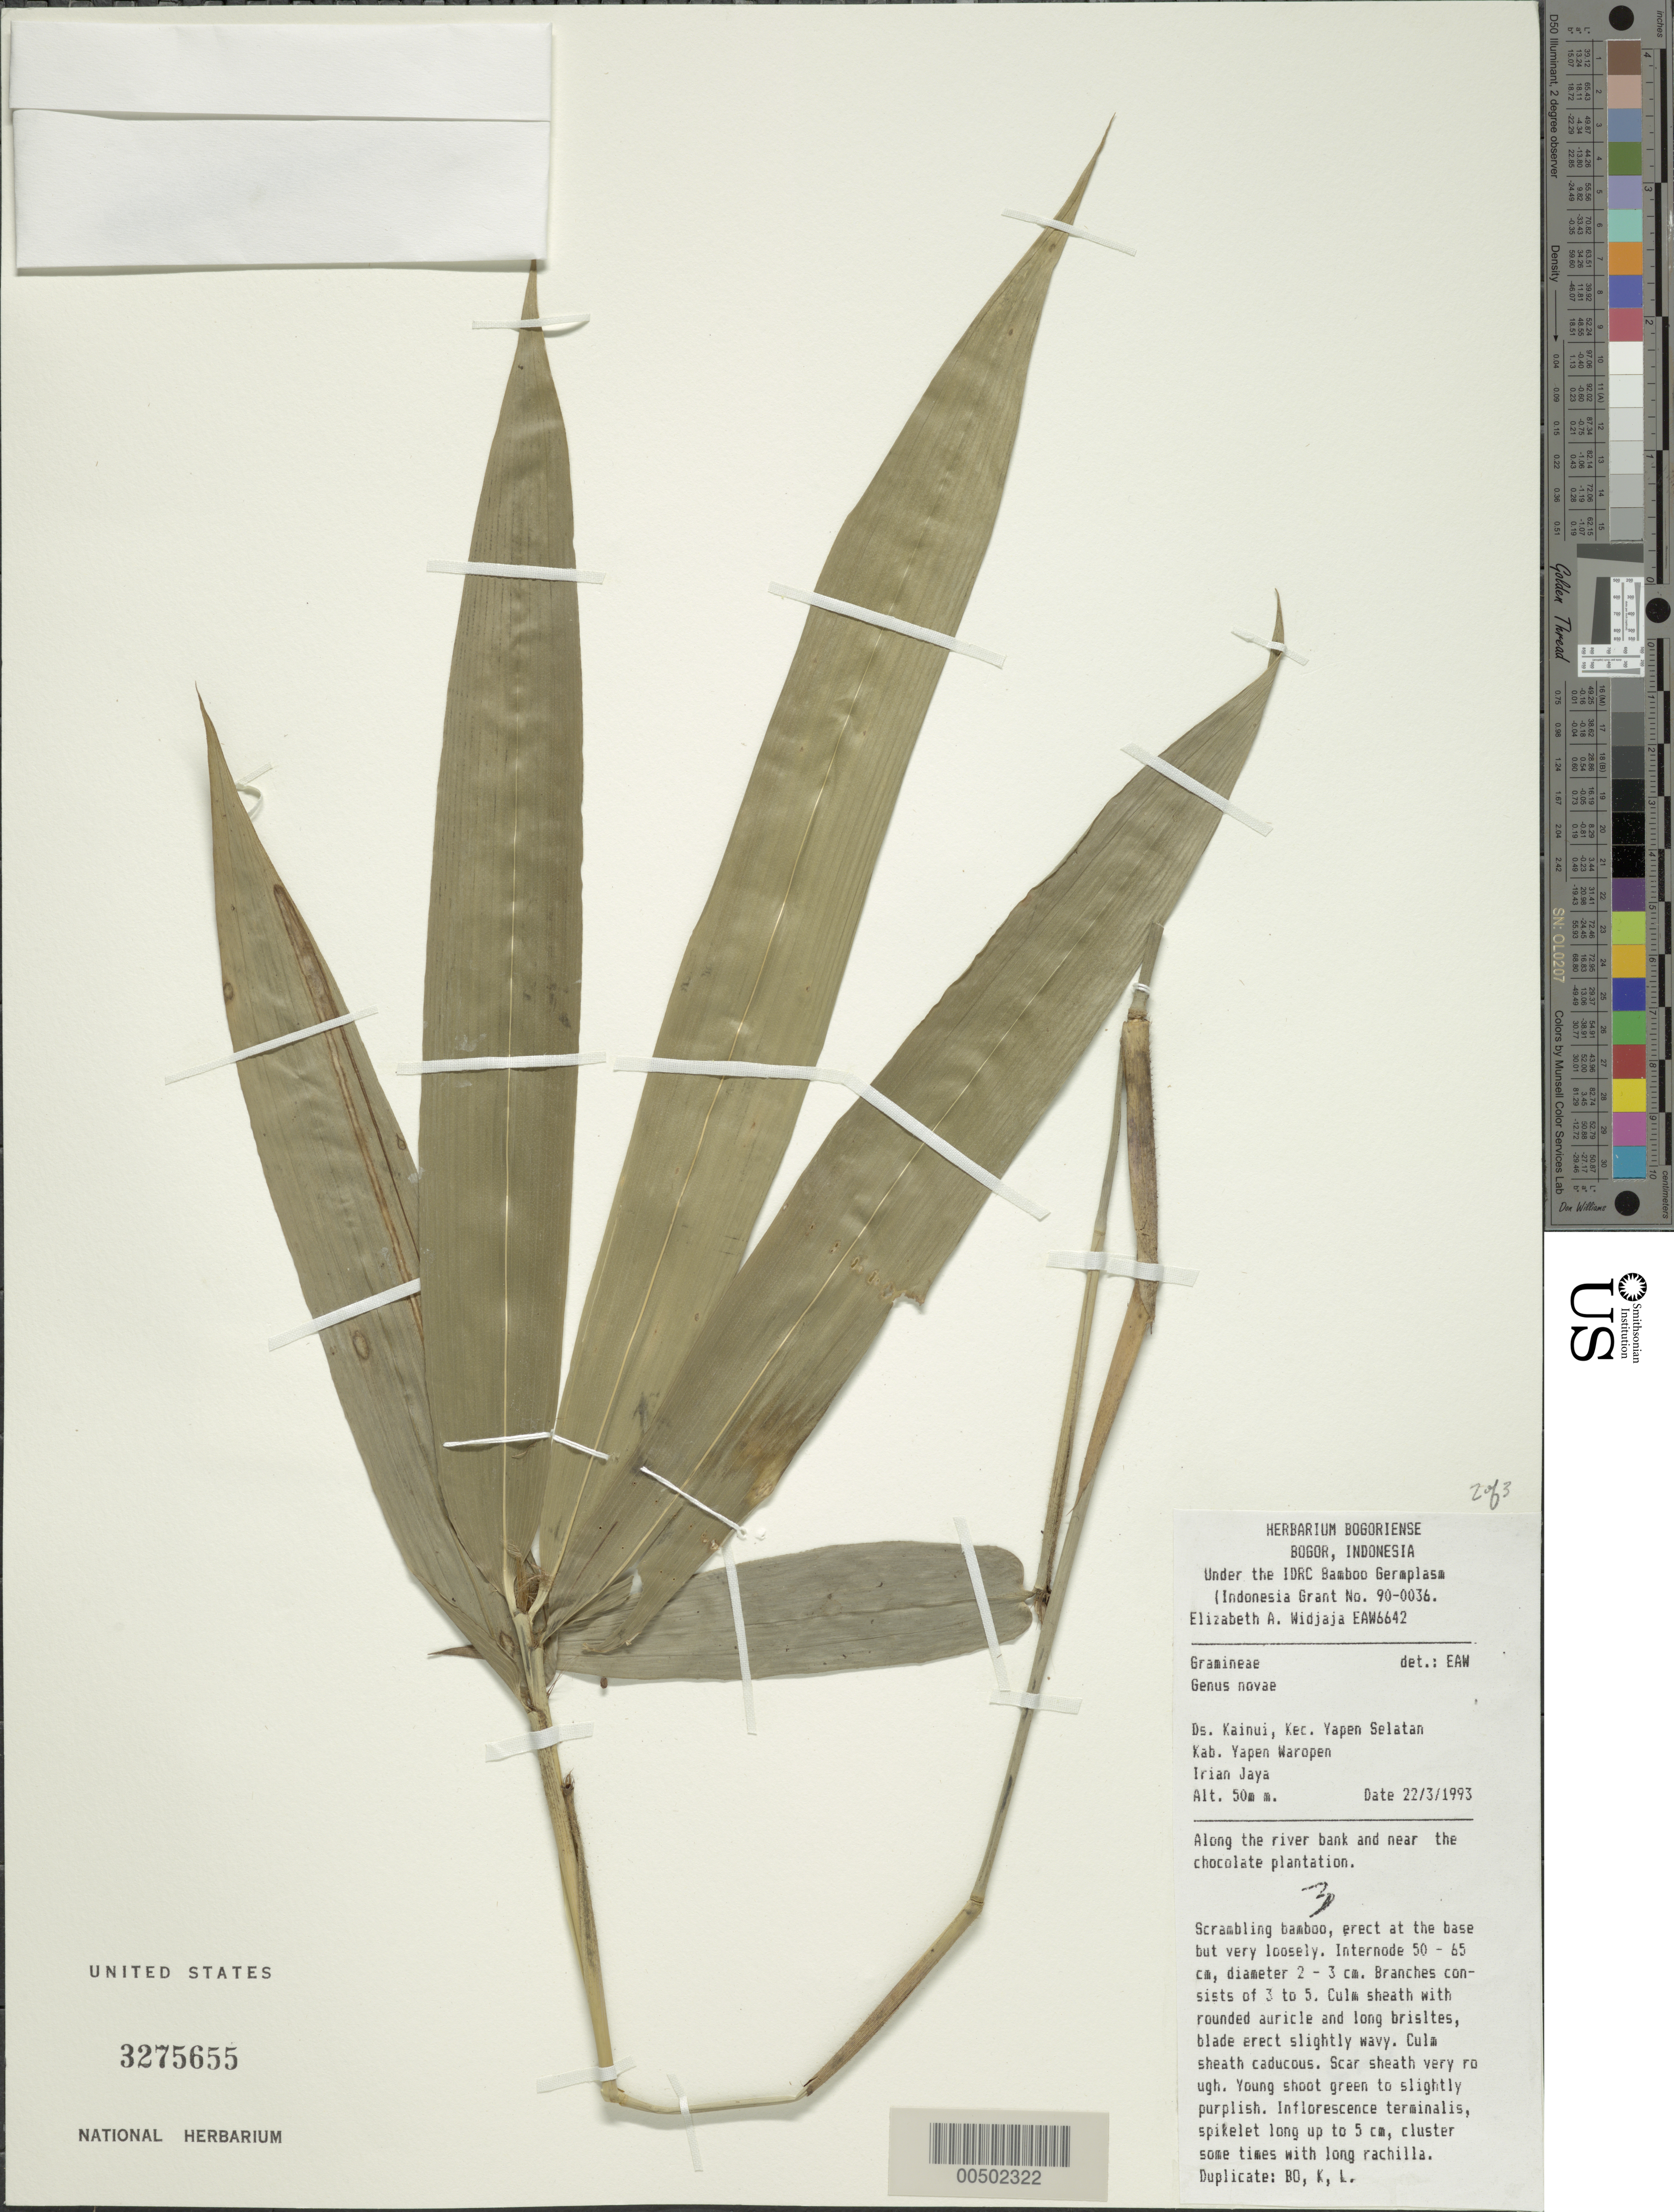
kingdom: Plantae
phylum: Tracheophyta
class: Liliopsida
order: Poales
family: Poaceae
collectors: E. A. Widjaja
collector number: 6642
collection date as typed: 22 Mar 1993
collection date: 1993-03-22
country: Indonesia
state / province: Papua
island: New Guinea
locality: Ds. kainui, kec. yapen selatan, kab. yapen waropen. Irian Jaya.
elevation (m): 50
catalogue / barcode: US 3275655